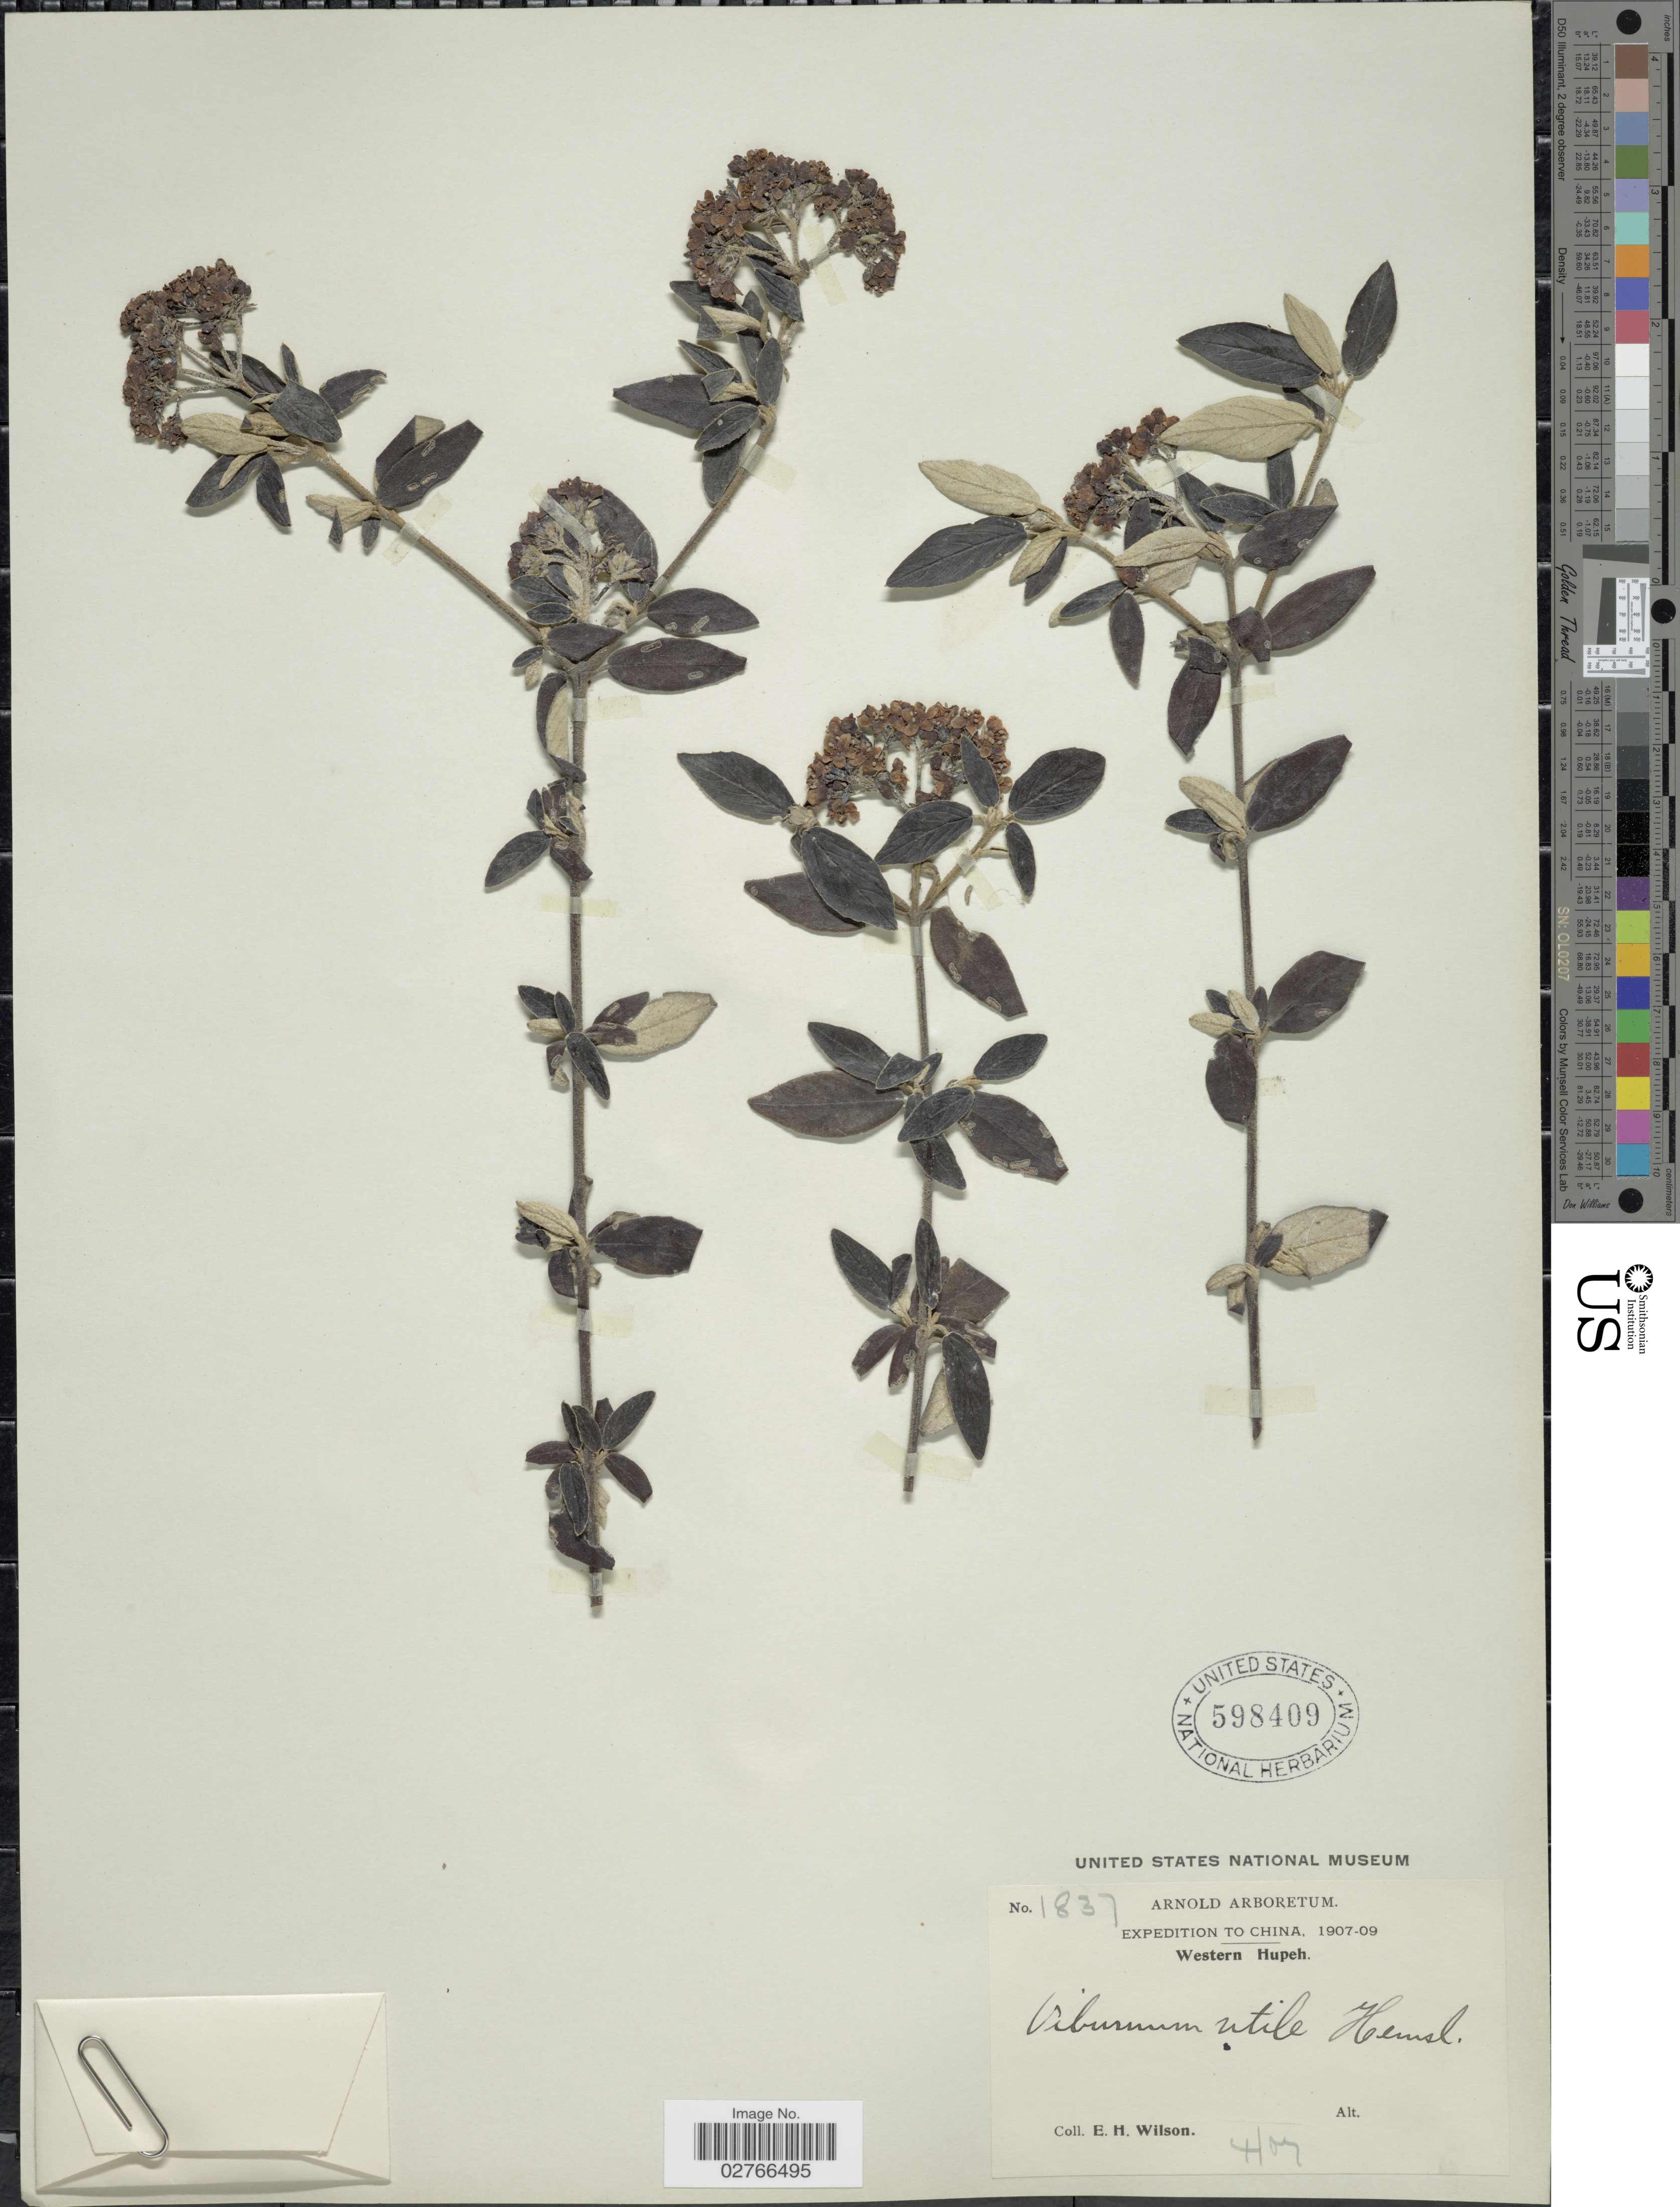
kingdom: Plantae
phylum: Tracheophyta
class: Magnoliopsida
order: Dipsacales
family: Viburnaceae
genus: Viburnum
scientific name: Viburnum utile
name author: Hemsl.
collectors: E. Wilson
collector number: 1837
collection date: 1907-04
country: China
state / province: Hubei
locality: Western Hupeh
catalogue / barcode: US 598409